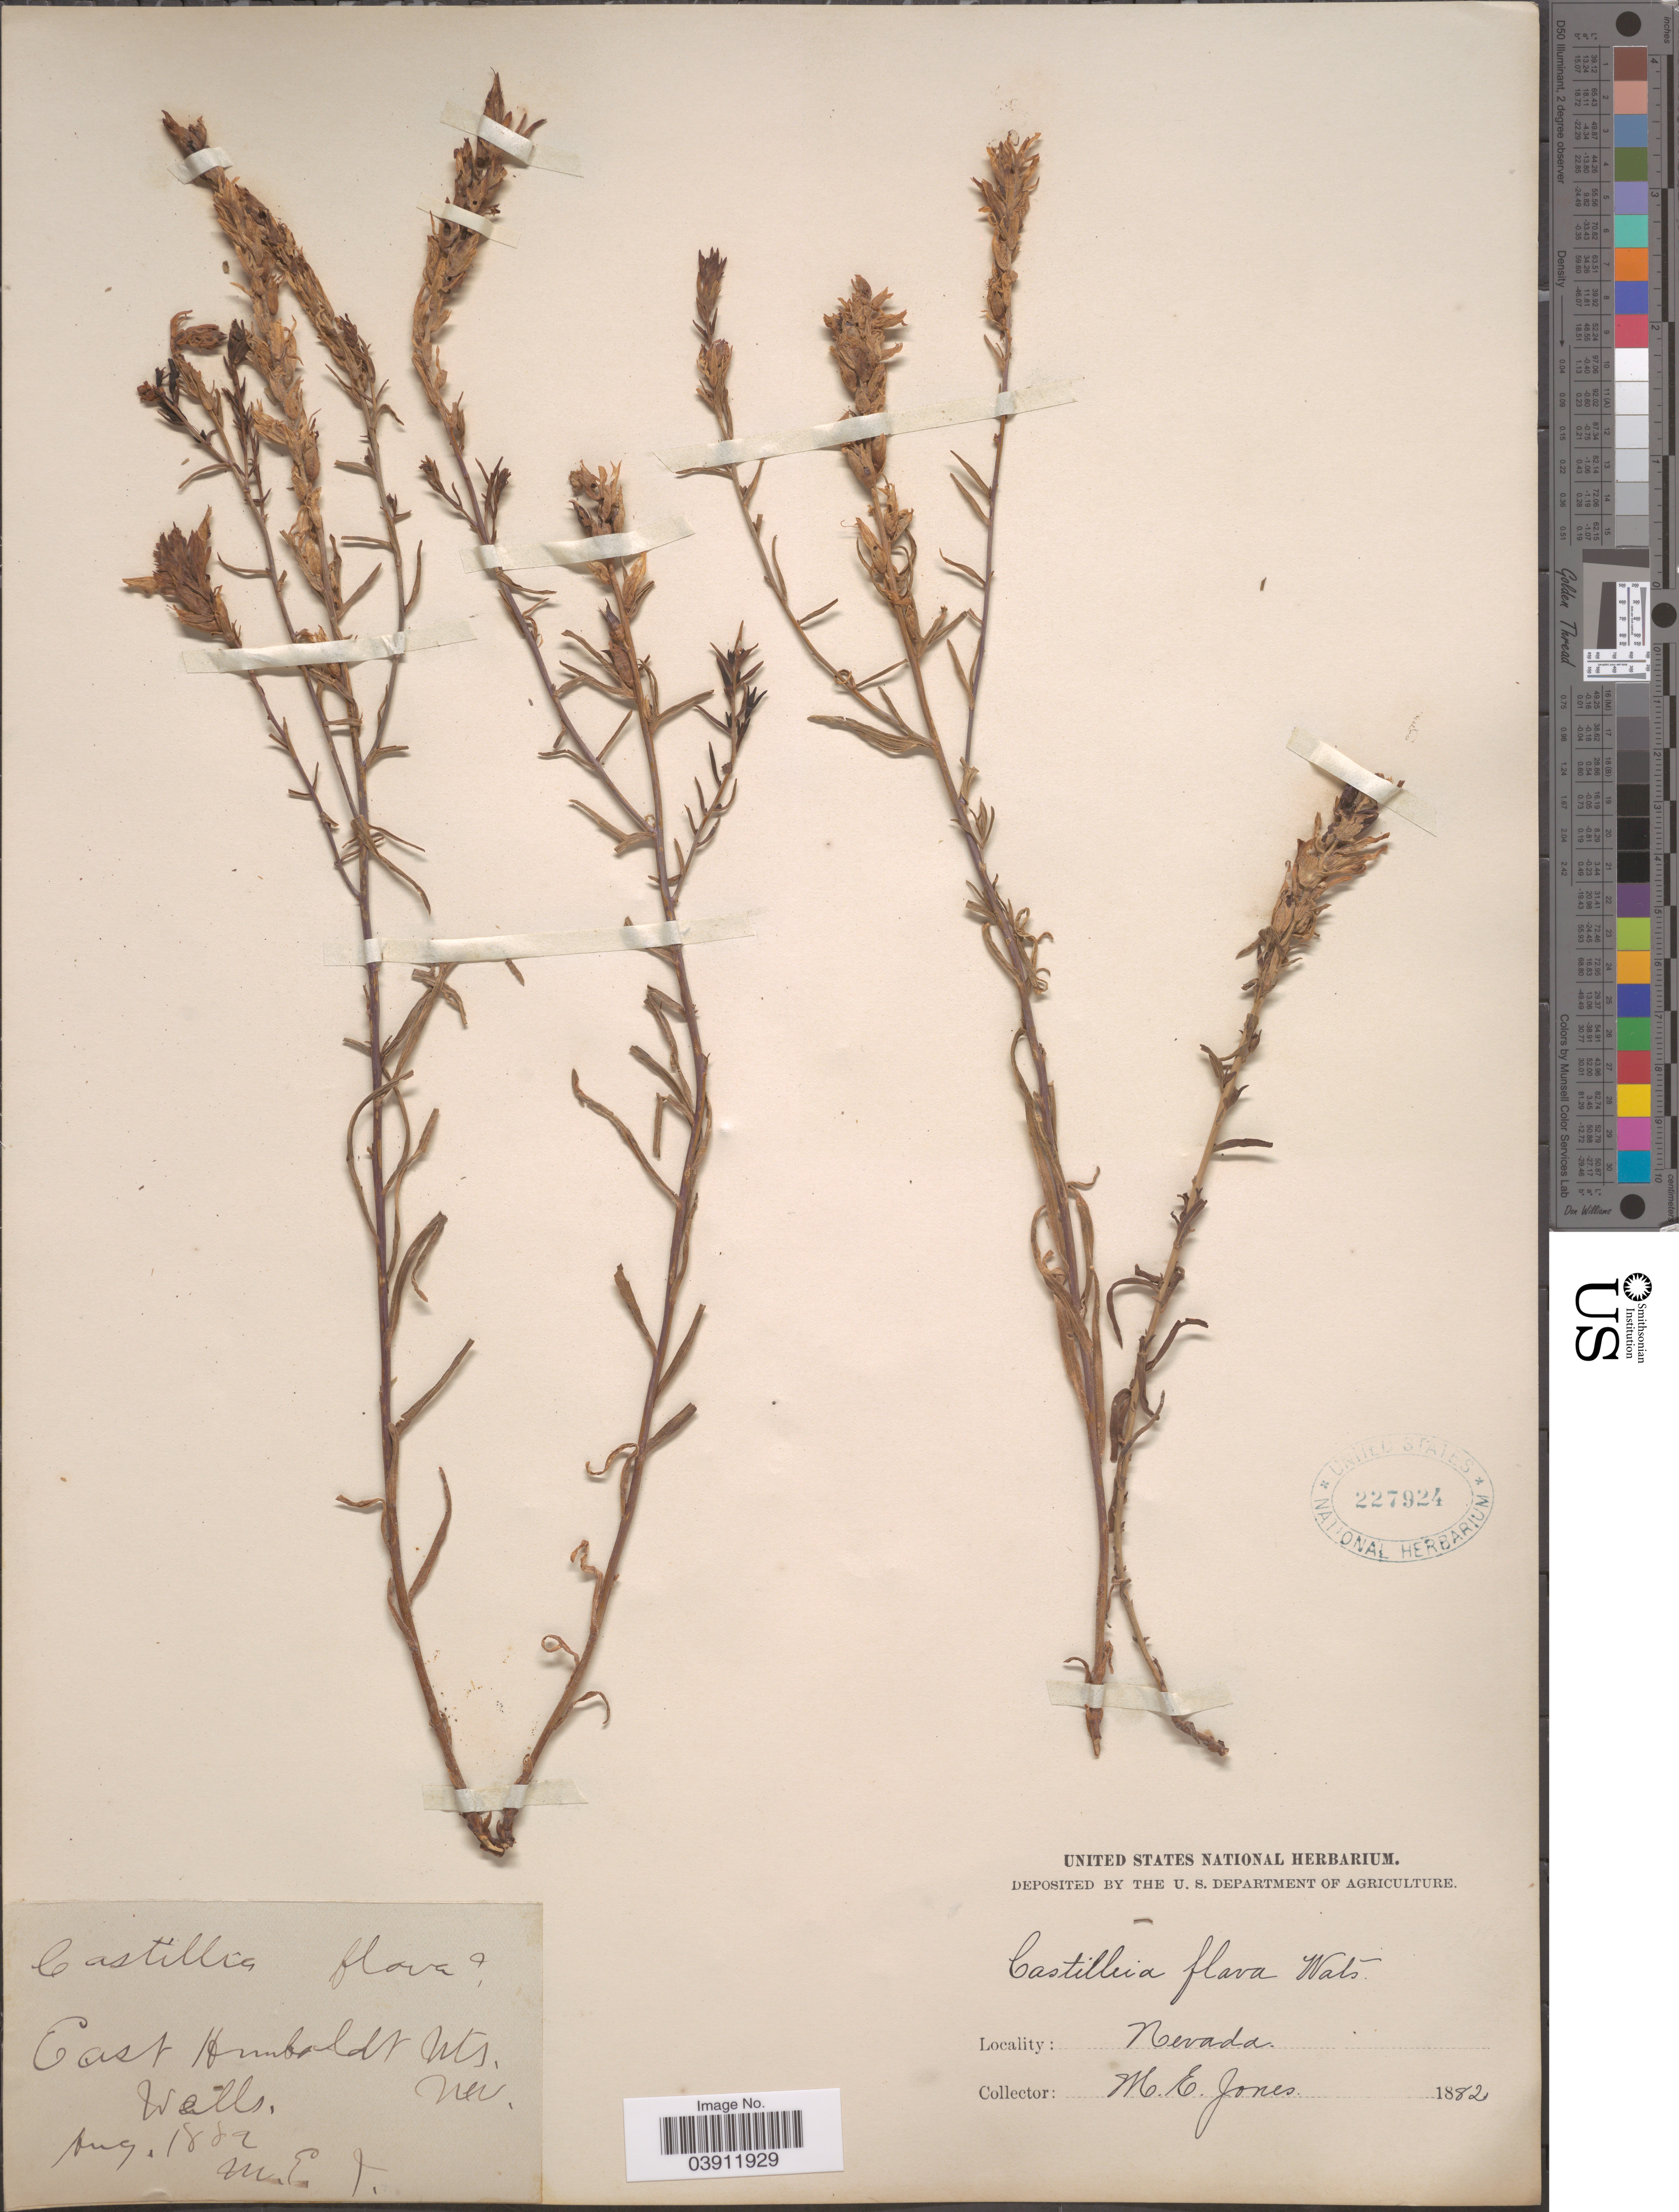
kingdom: Plantae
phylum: Tracheophyta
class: Magnoliopsida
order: Lamiales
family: Orobanchaceae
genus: Castilleja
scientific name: Castilleja flava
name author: S. Watson in C. King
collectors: M. E. Jones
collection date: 1882-08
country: United States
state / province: Nevada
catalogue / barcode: US 227924